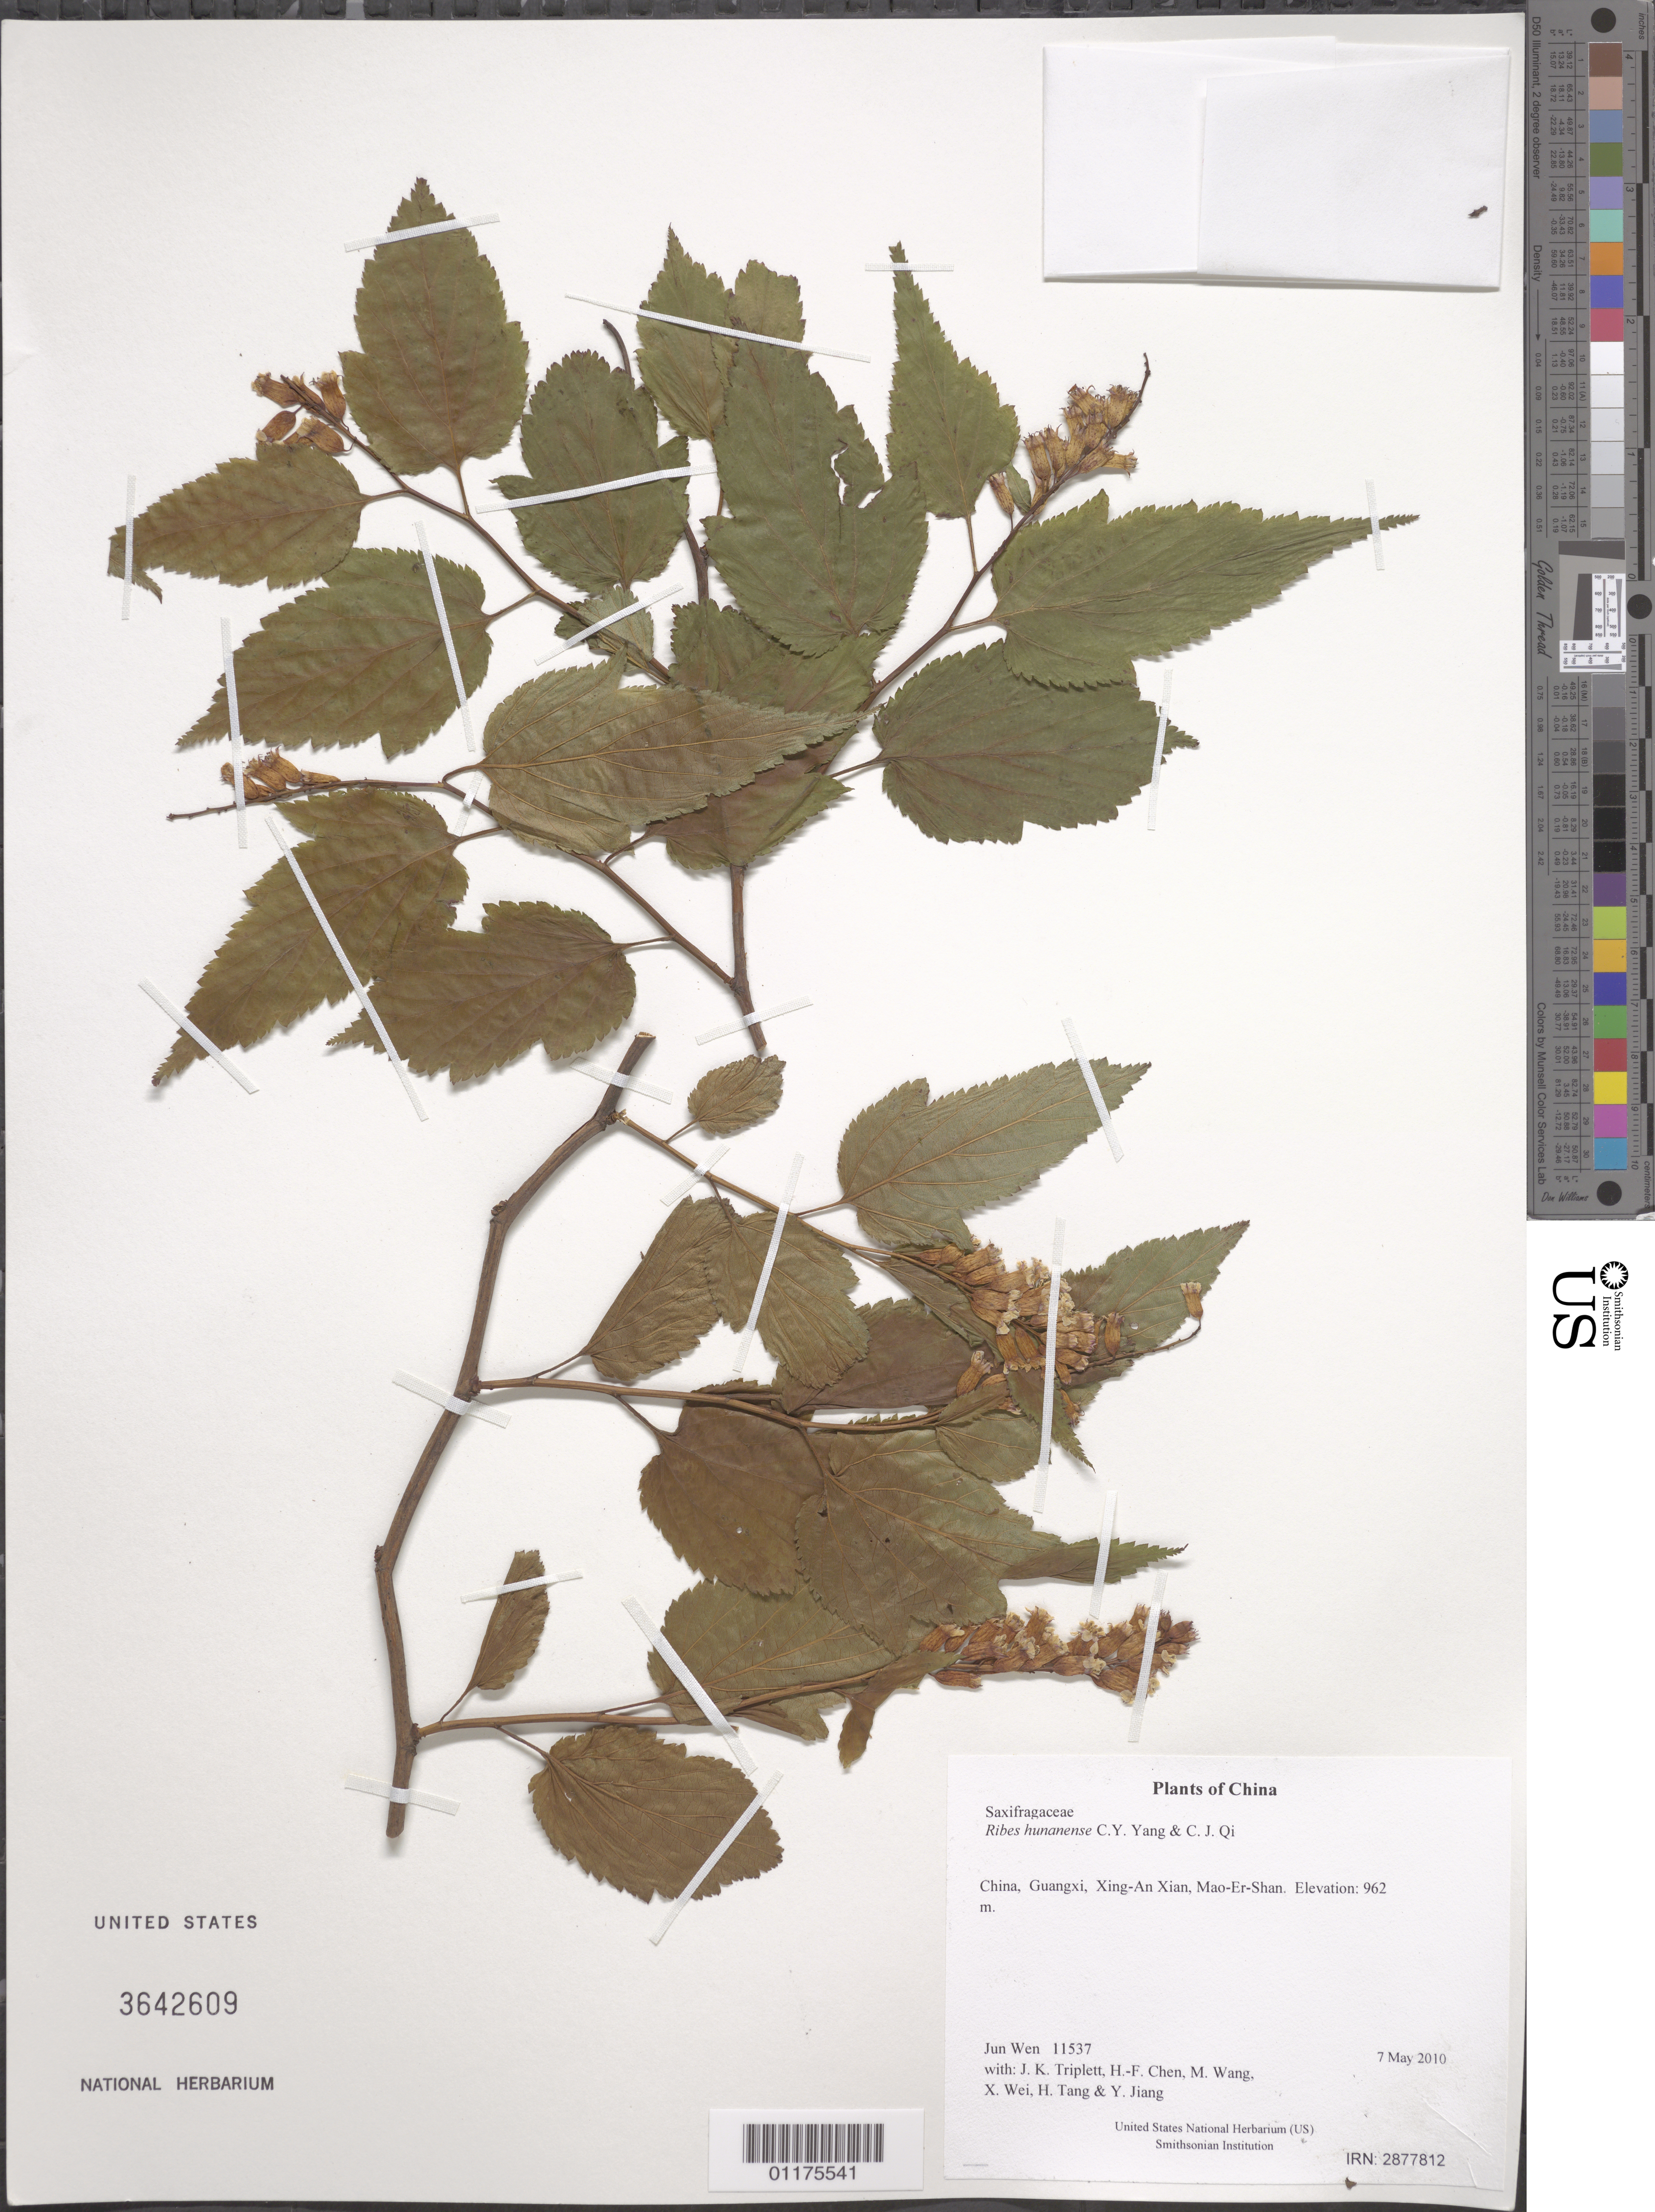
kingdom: Plantae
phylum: Tracheophyta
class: Magnoliopsida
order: Saxifragales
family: Grossulariaceae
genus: Ribes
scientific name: Ribes hunanense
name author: C.Y. Yang & C. J. Qi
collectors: J. Wen, J. K. Triplett, H.-F. Chen, M. Wang, X. Wei, H. Tang & Y. Jiang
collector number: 11537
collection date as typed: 7 May 2010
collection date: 2010-05-07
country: China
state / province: Guangxi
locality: Xing-An Xian, Mao-Er-Shan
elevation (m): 962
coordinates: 25 51.410 N, 110 29.704 E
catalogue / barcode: US 3642609